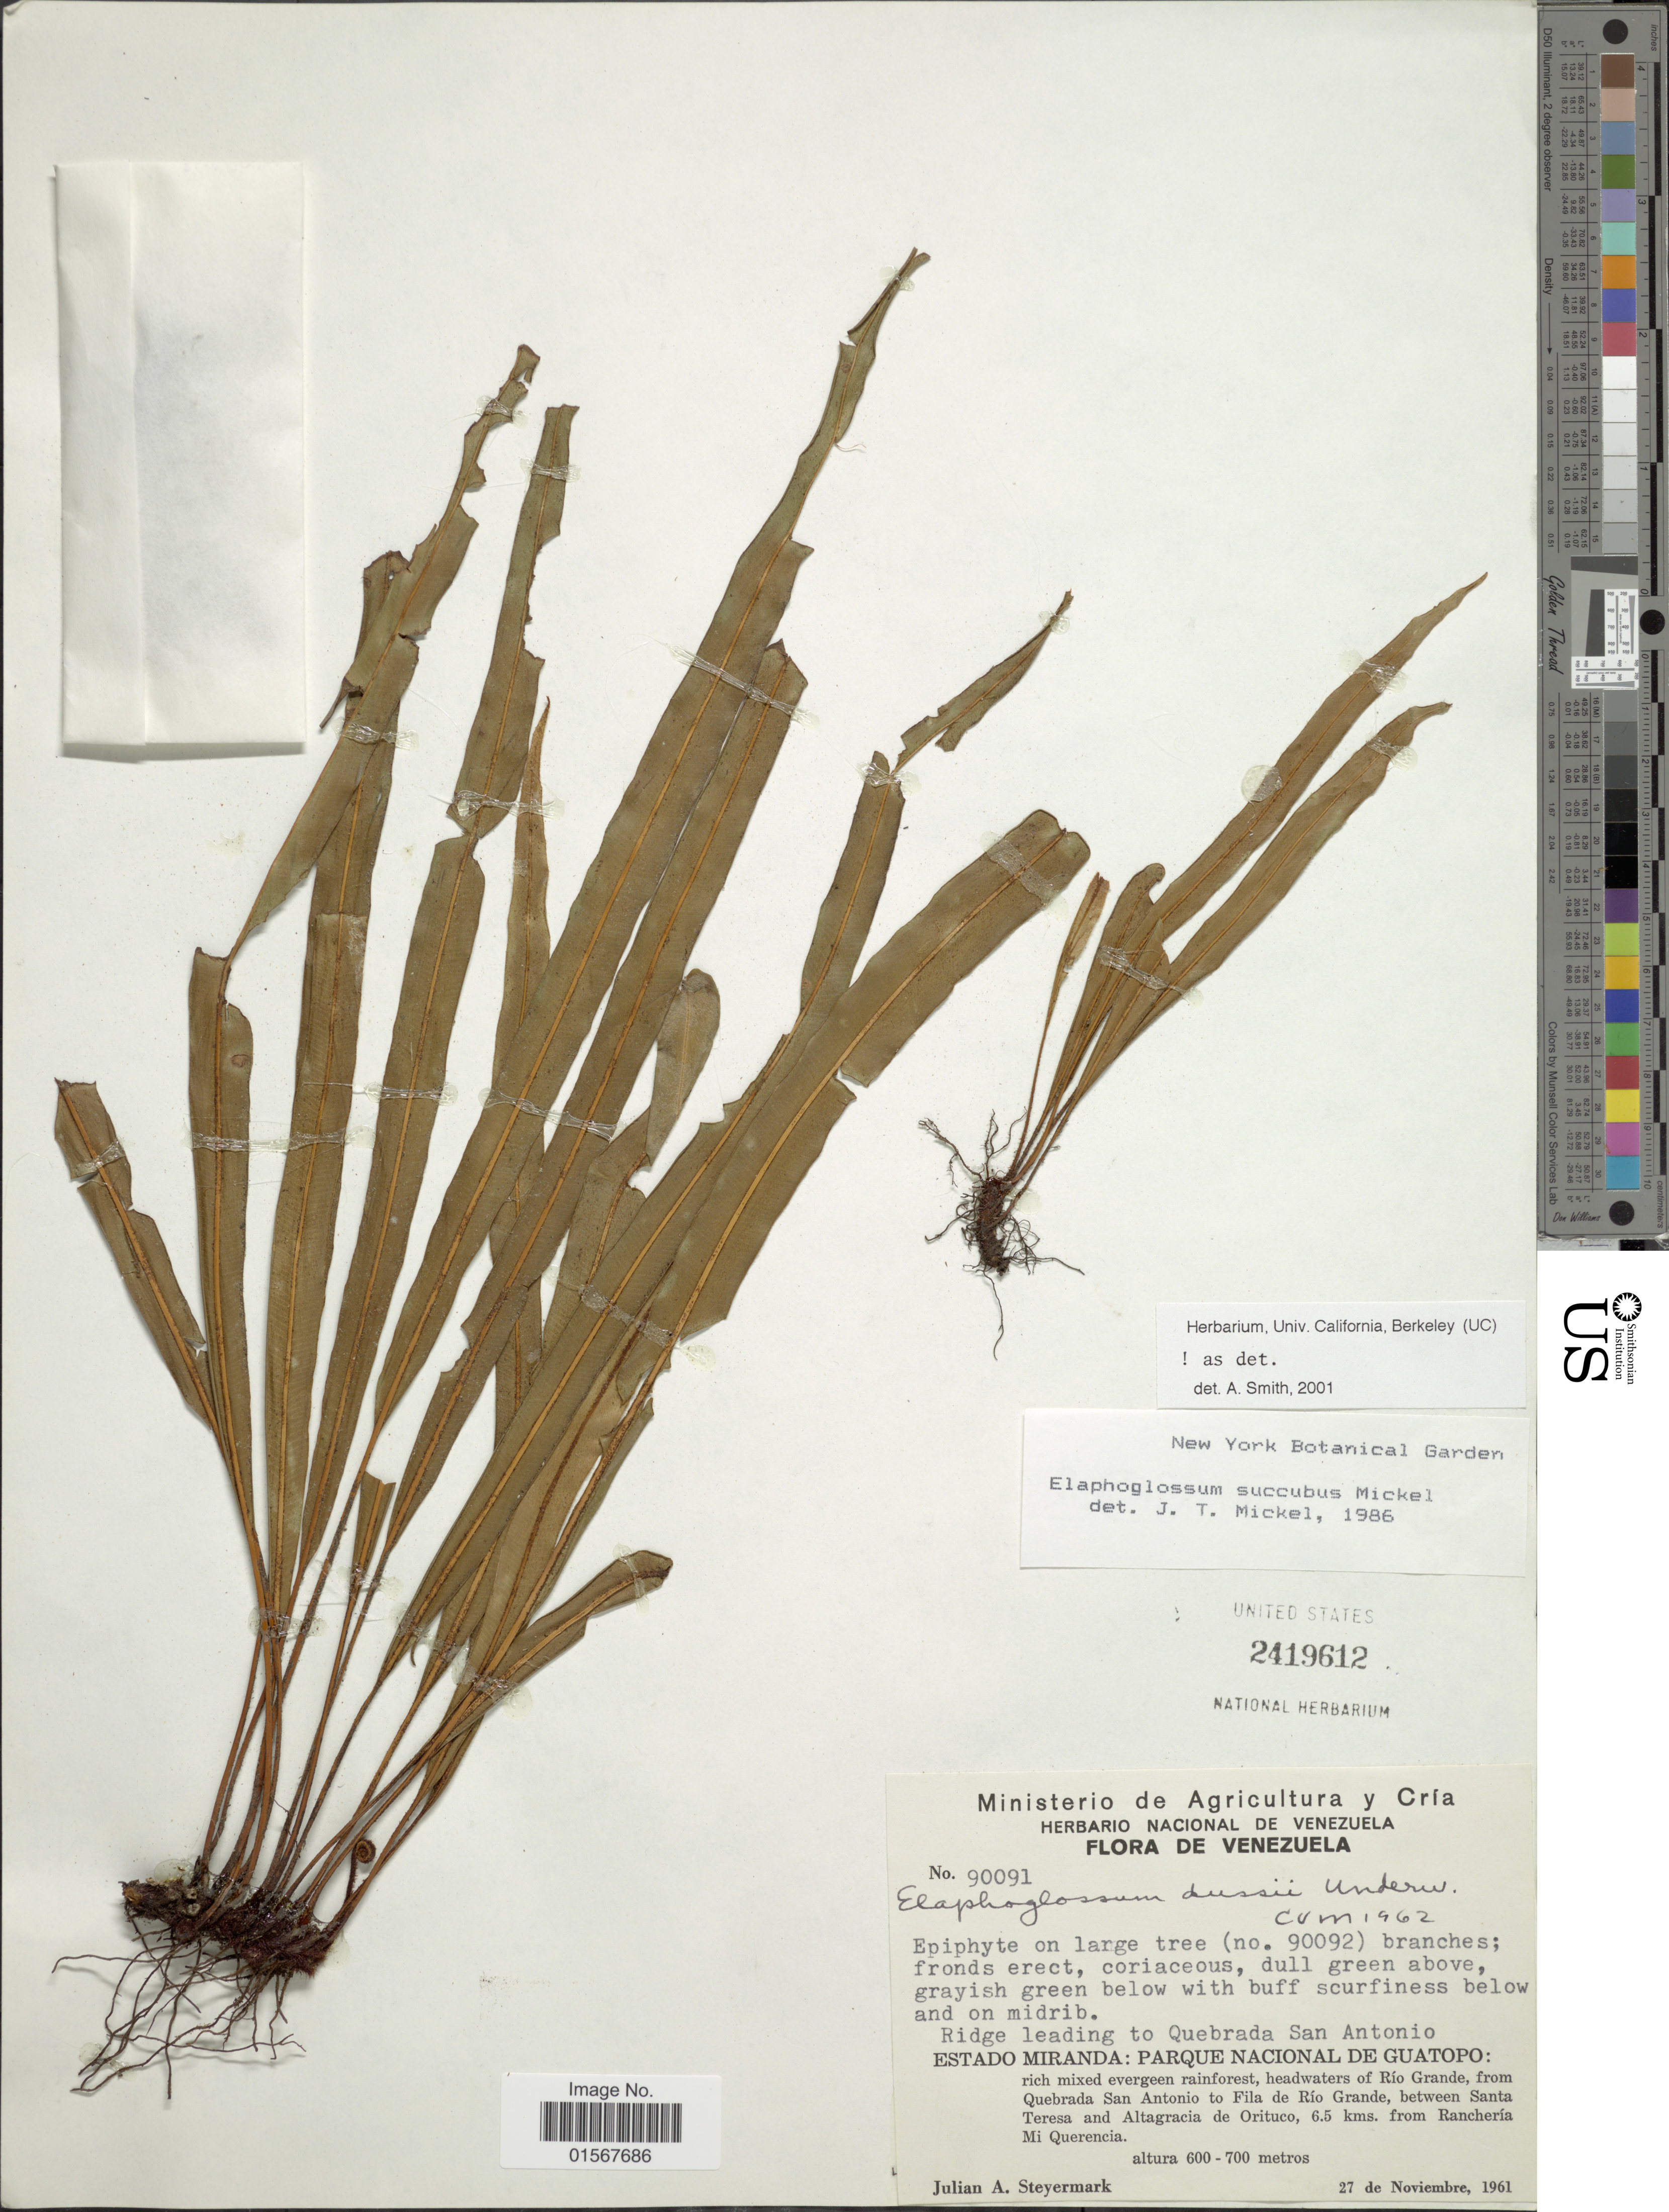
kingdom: Plantae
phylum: Tracheophyta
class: Polypodiopsida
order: Polypodiales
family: Dryopteridaceae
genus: Elaphoglossum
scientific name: Elaphoglossum succubus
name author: Mickel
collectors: J. Steyermark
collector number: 90091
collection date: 1961-11-27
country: Venezuela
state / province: Miranda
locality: Estado Miranda: Parque Nacional De Guatopo, headwaters of Rio Grande, from Quebrada San Antonio to Fila de Rio Grande, between Santa Teresa and Altagracia de Orituco, 6.5 kms. from Rancheria Mi Querencia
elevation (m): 600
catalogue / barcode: US 2419612